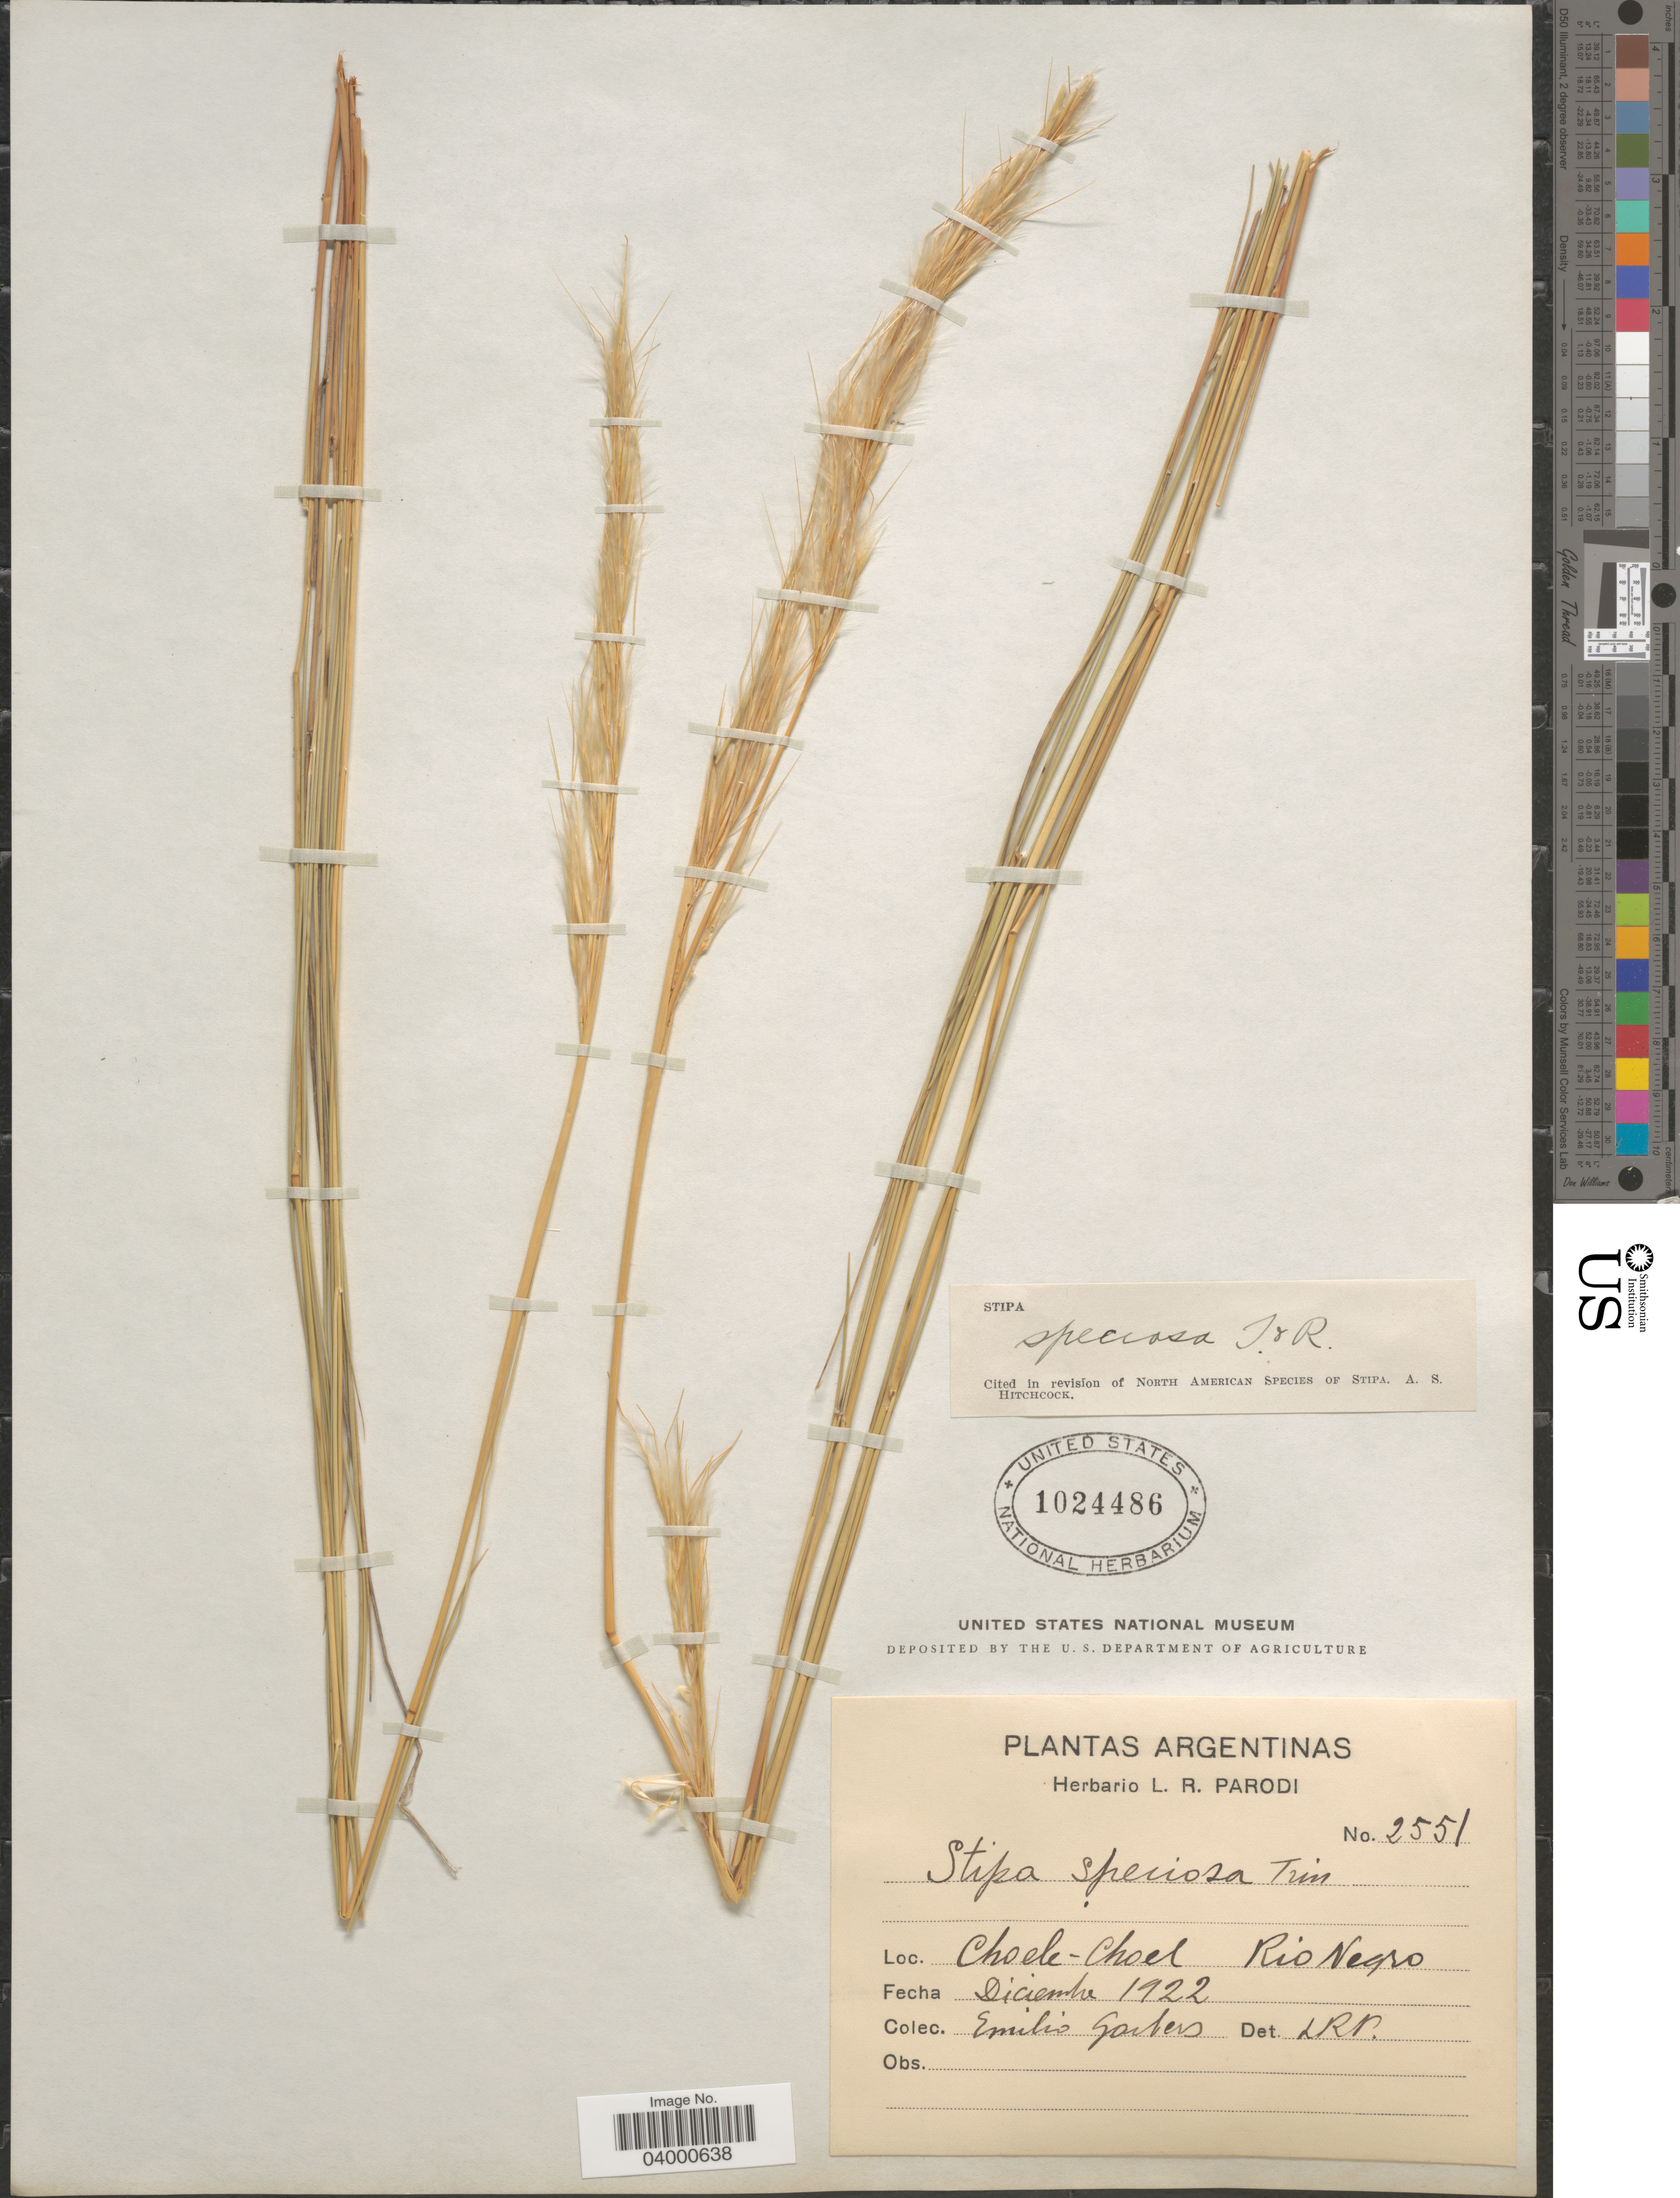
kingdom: Plantae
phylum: Tracheophyta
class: Liliopsida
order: Poales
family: Poaceae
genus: Pappostipa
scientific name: Pappostipa speciosa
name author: (Trin. & Rupr.) Romasch.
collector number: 2551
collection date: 1922-12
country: Argentina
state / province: Rio Negro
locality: Choele-Choel.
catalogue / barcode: US 1024486